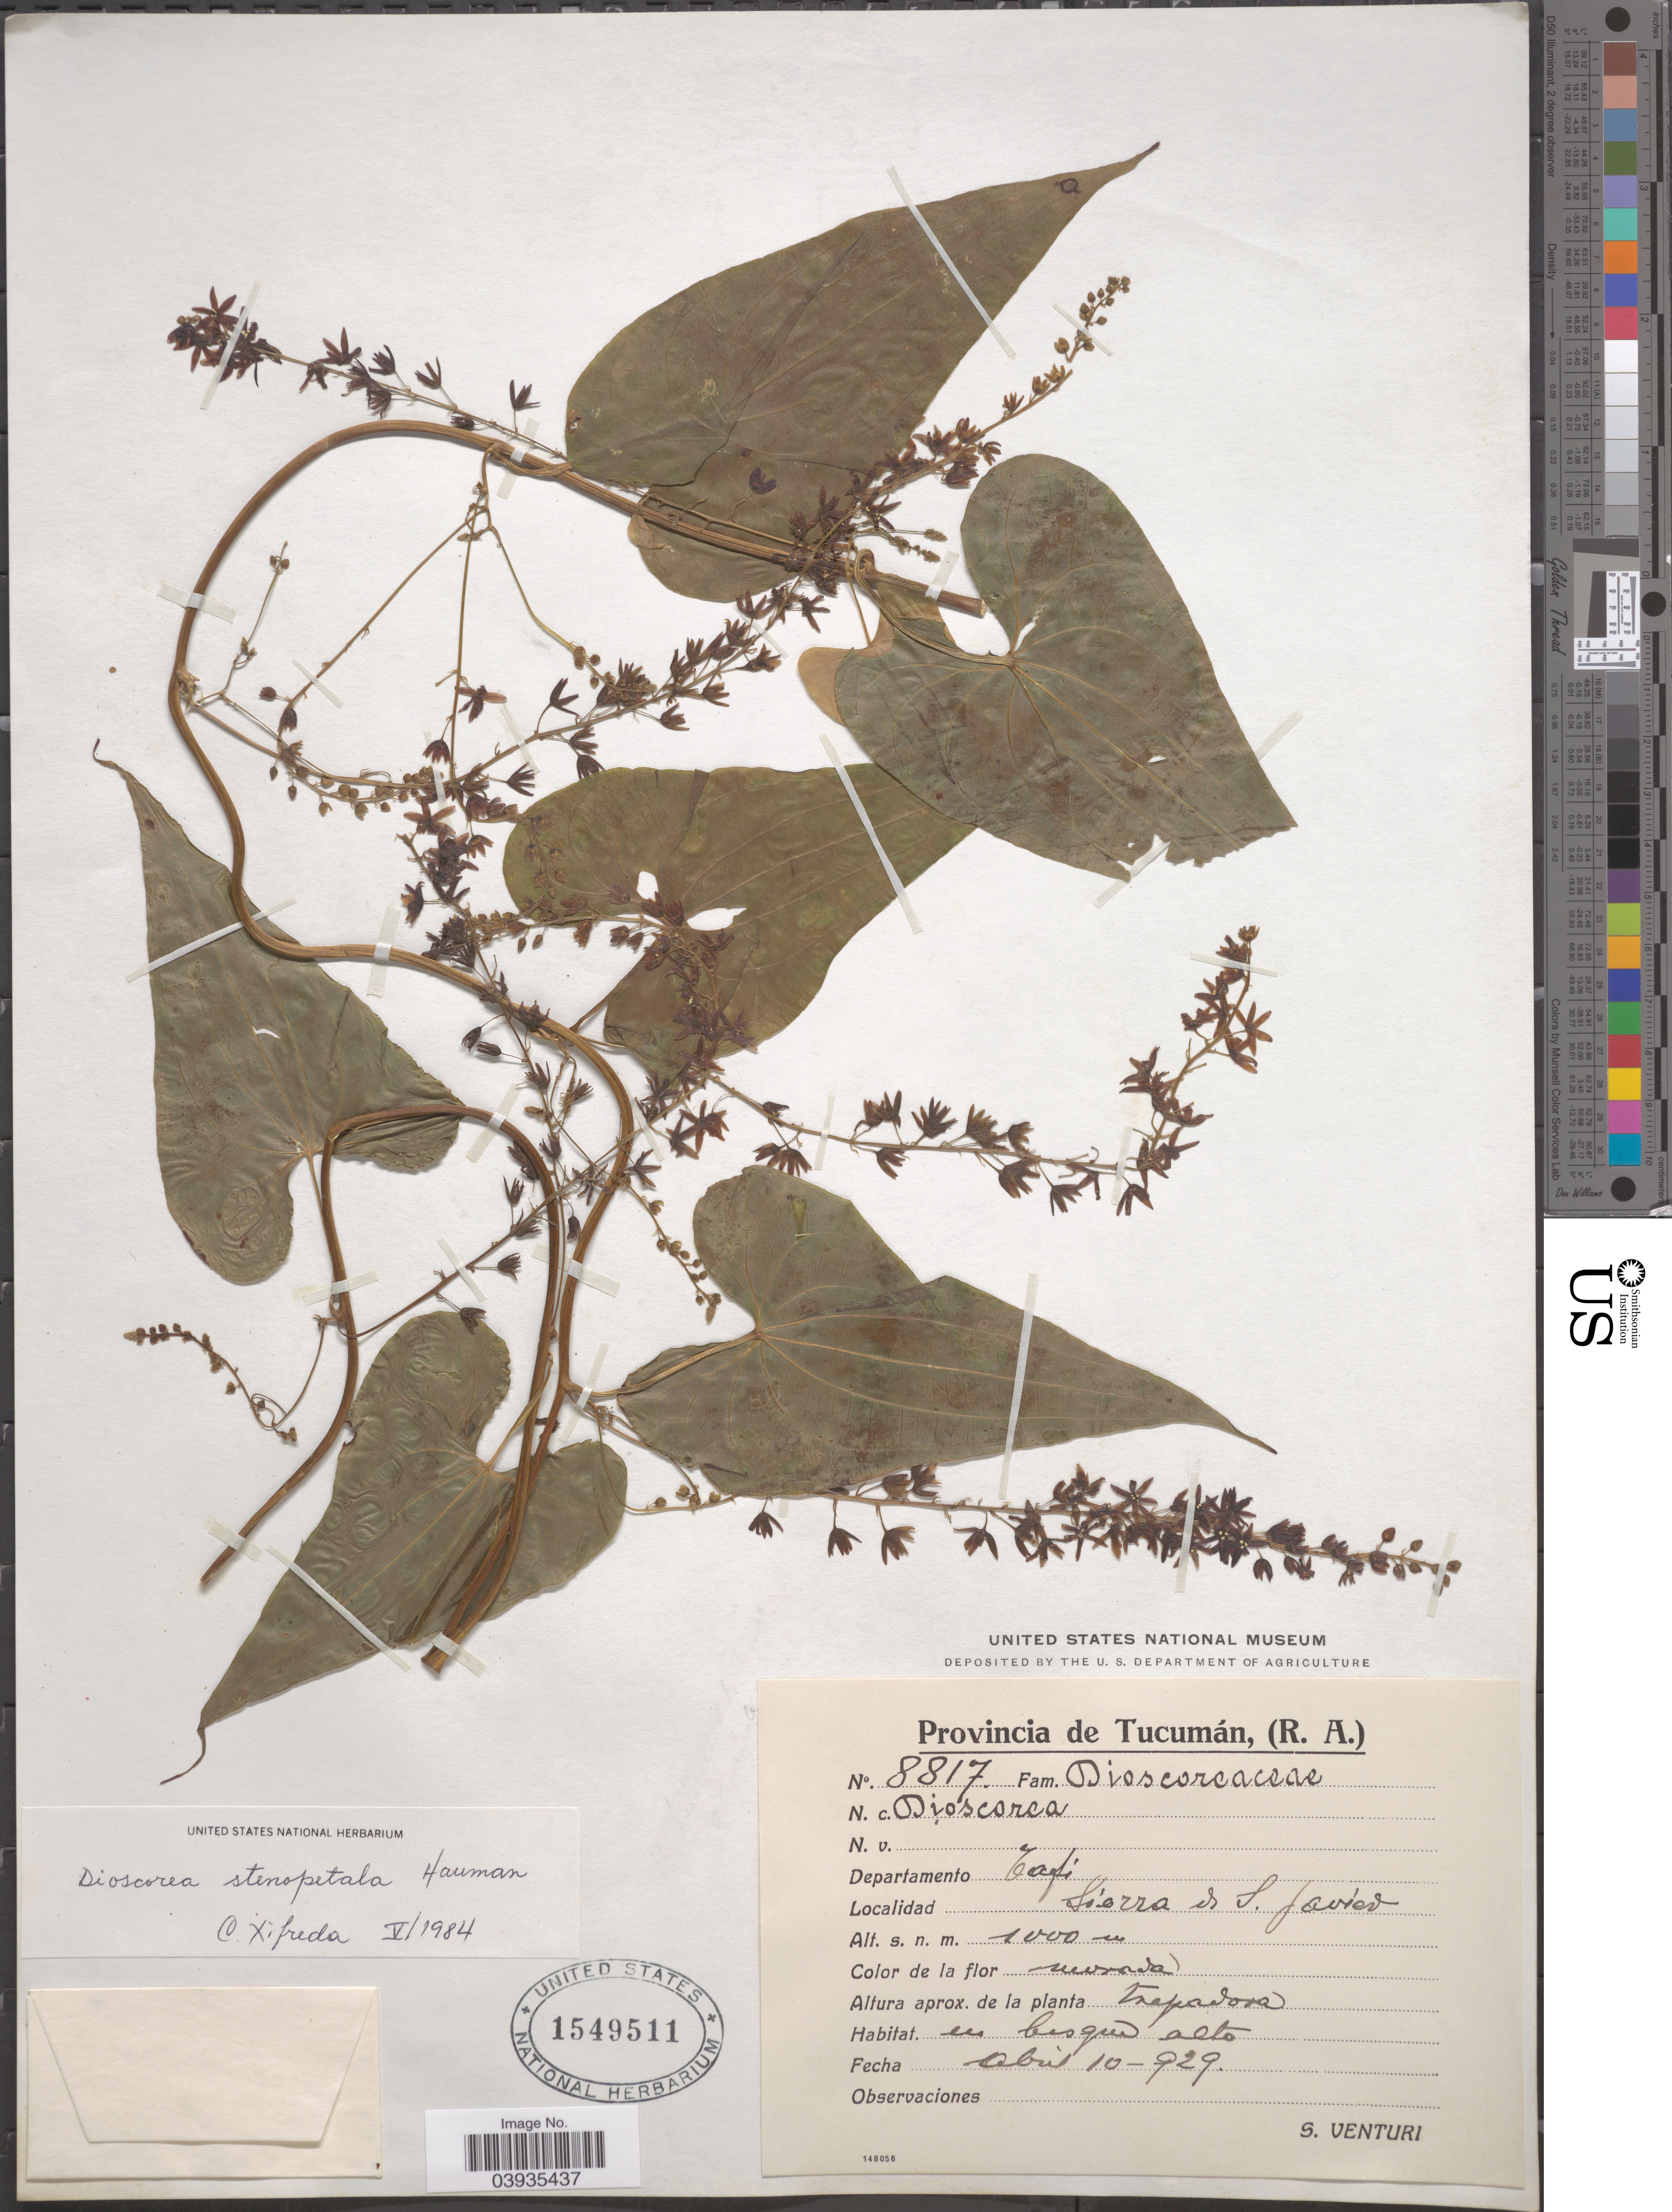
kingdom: Plantae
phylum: Tracheophyta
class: Liliopsida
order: Dioscoreales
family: Dioscoreaceae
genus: Dioscorea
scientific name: Dioscorea stenopetala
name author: Hauman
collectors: S. Venturi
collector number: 8817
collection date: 1929-04-10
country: Argentina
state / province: Tucuman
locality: Departamento Tafi. Sierra de S. Javier.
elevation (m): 1000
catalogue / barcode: US 1549511